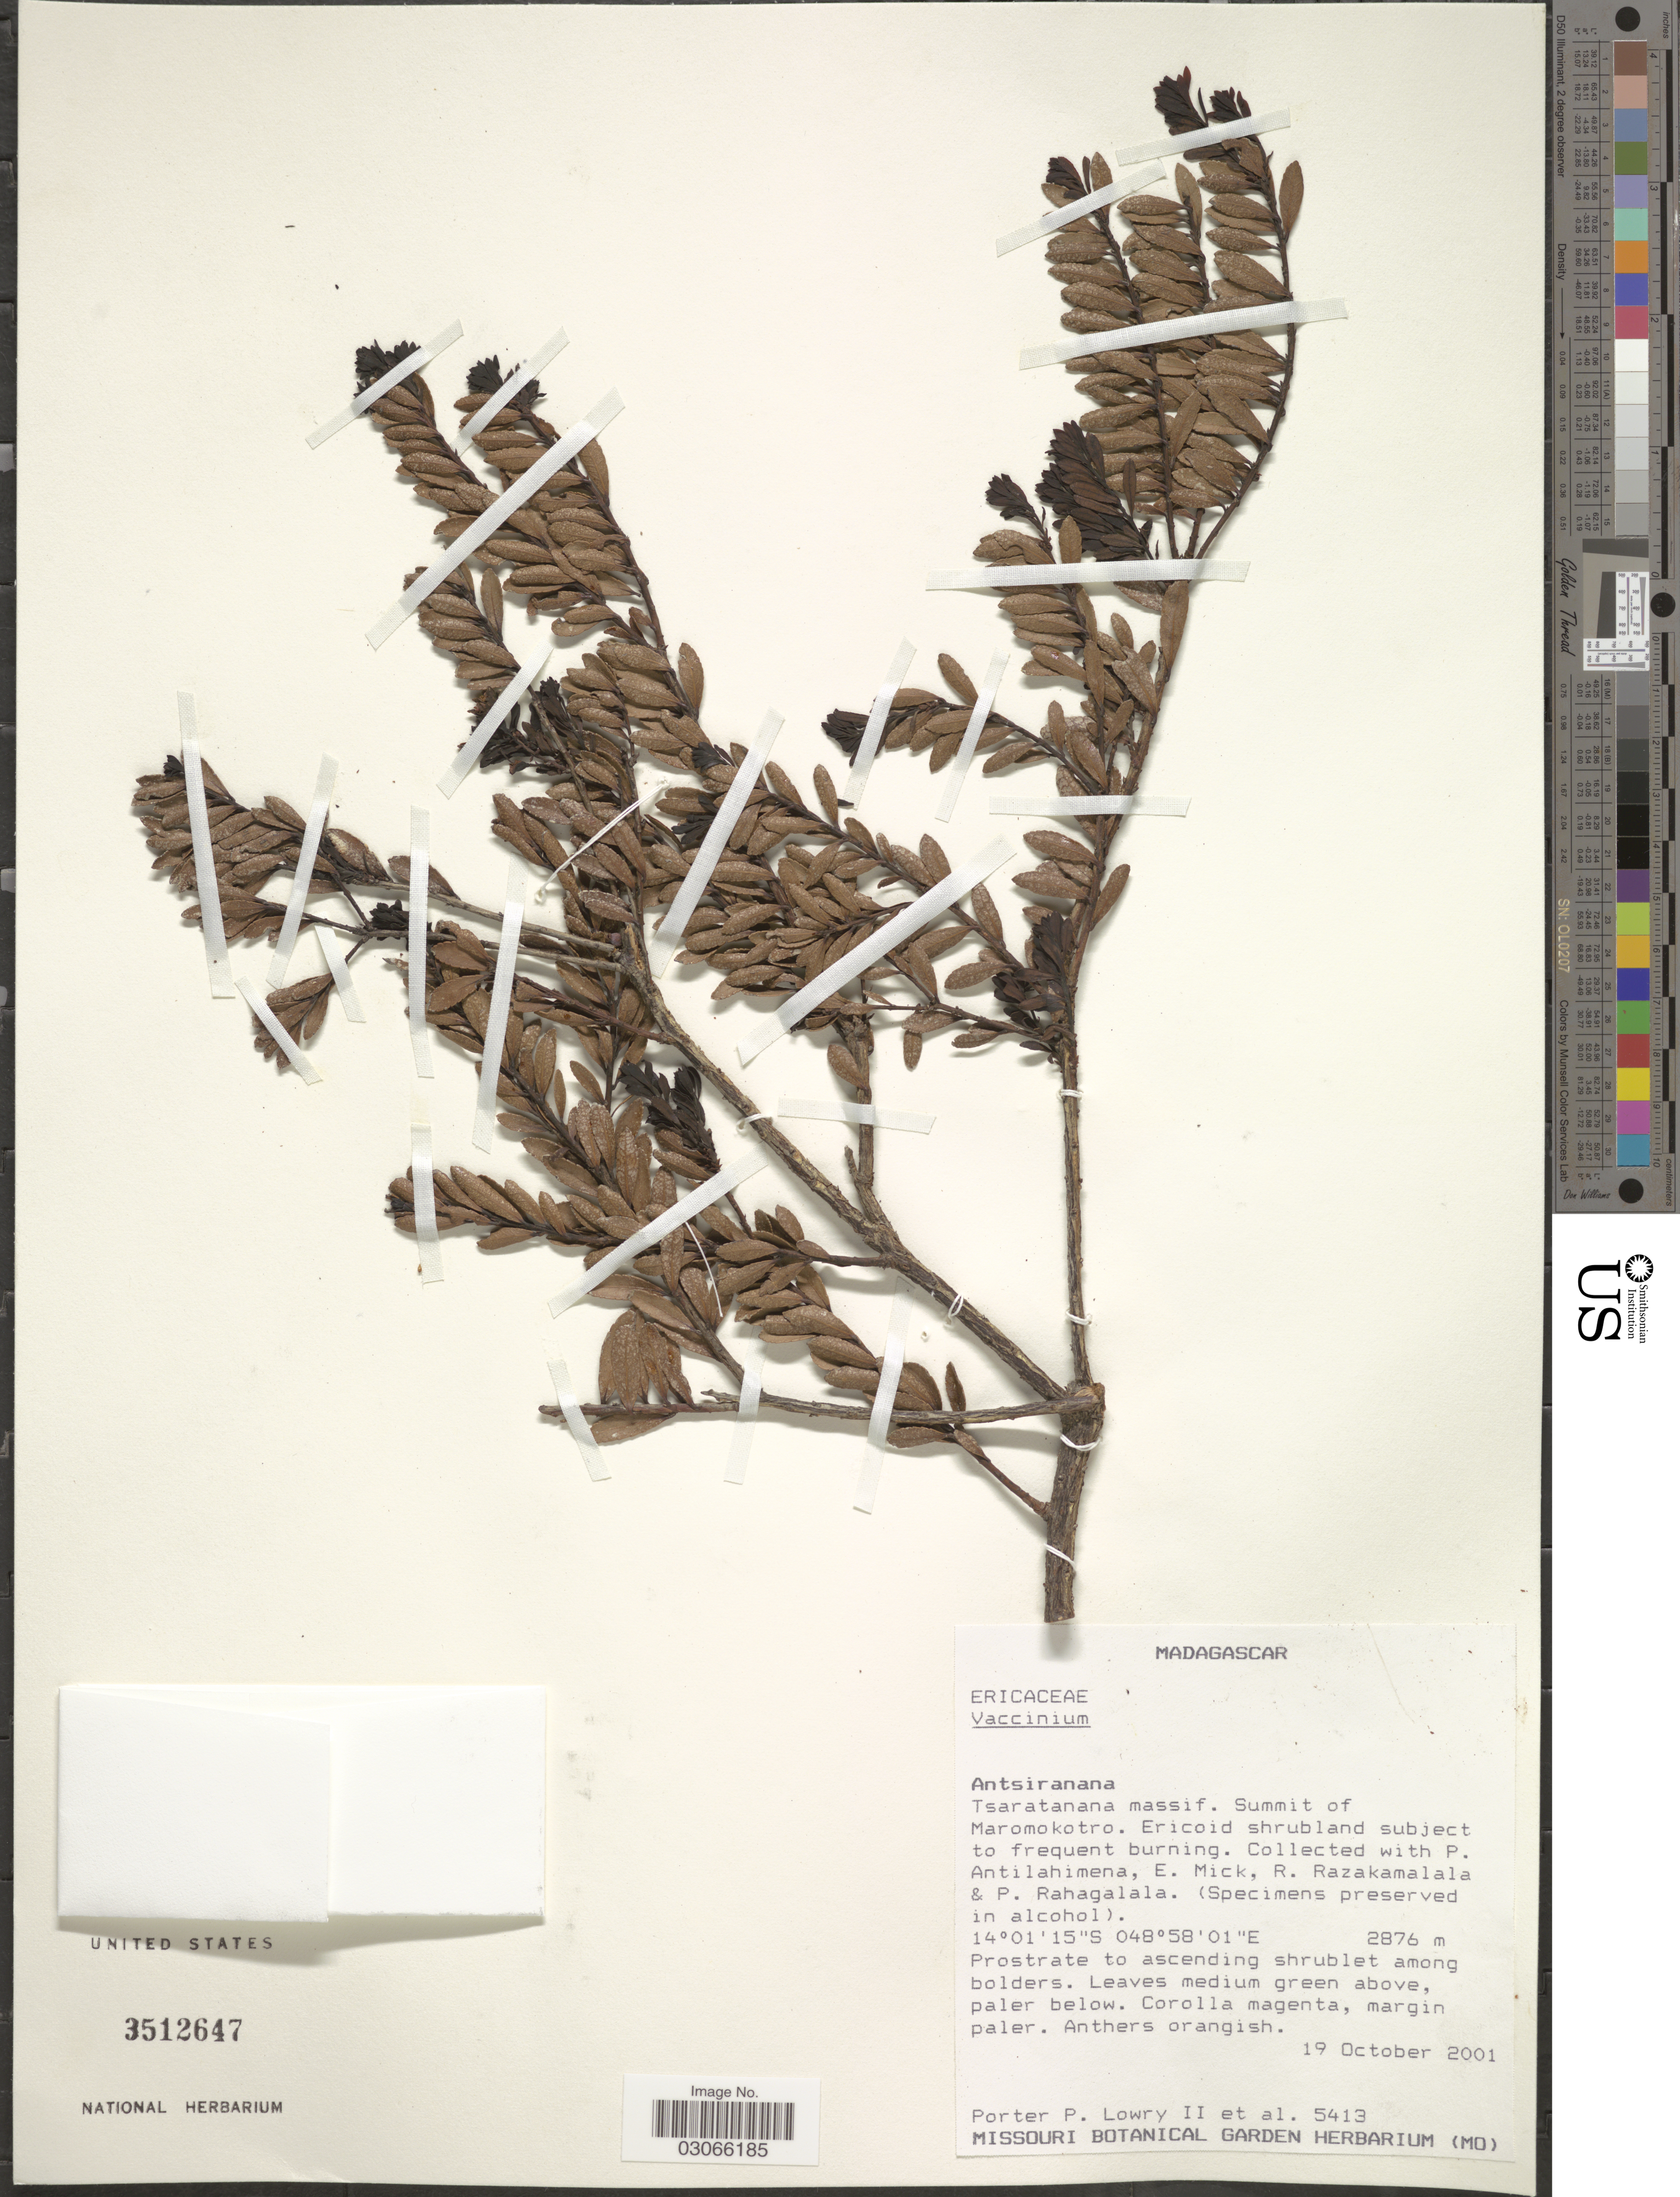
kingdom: Plantae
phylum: Tracheophyta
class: Magnoliopsida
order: Ericales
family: Ericaceae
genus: Vaccinium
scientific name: Vaccinium sp.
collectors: P. P. Lowry, P. Antilahimena, E. Mick, R. Razakamalala & P. Rahagalala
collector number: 5413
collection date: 2001-10-19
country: Madagascar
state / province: Diana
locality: Tsaratanana massif. Summit of Maromokotro.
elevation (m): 2876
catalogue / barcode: US 3512647